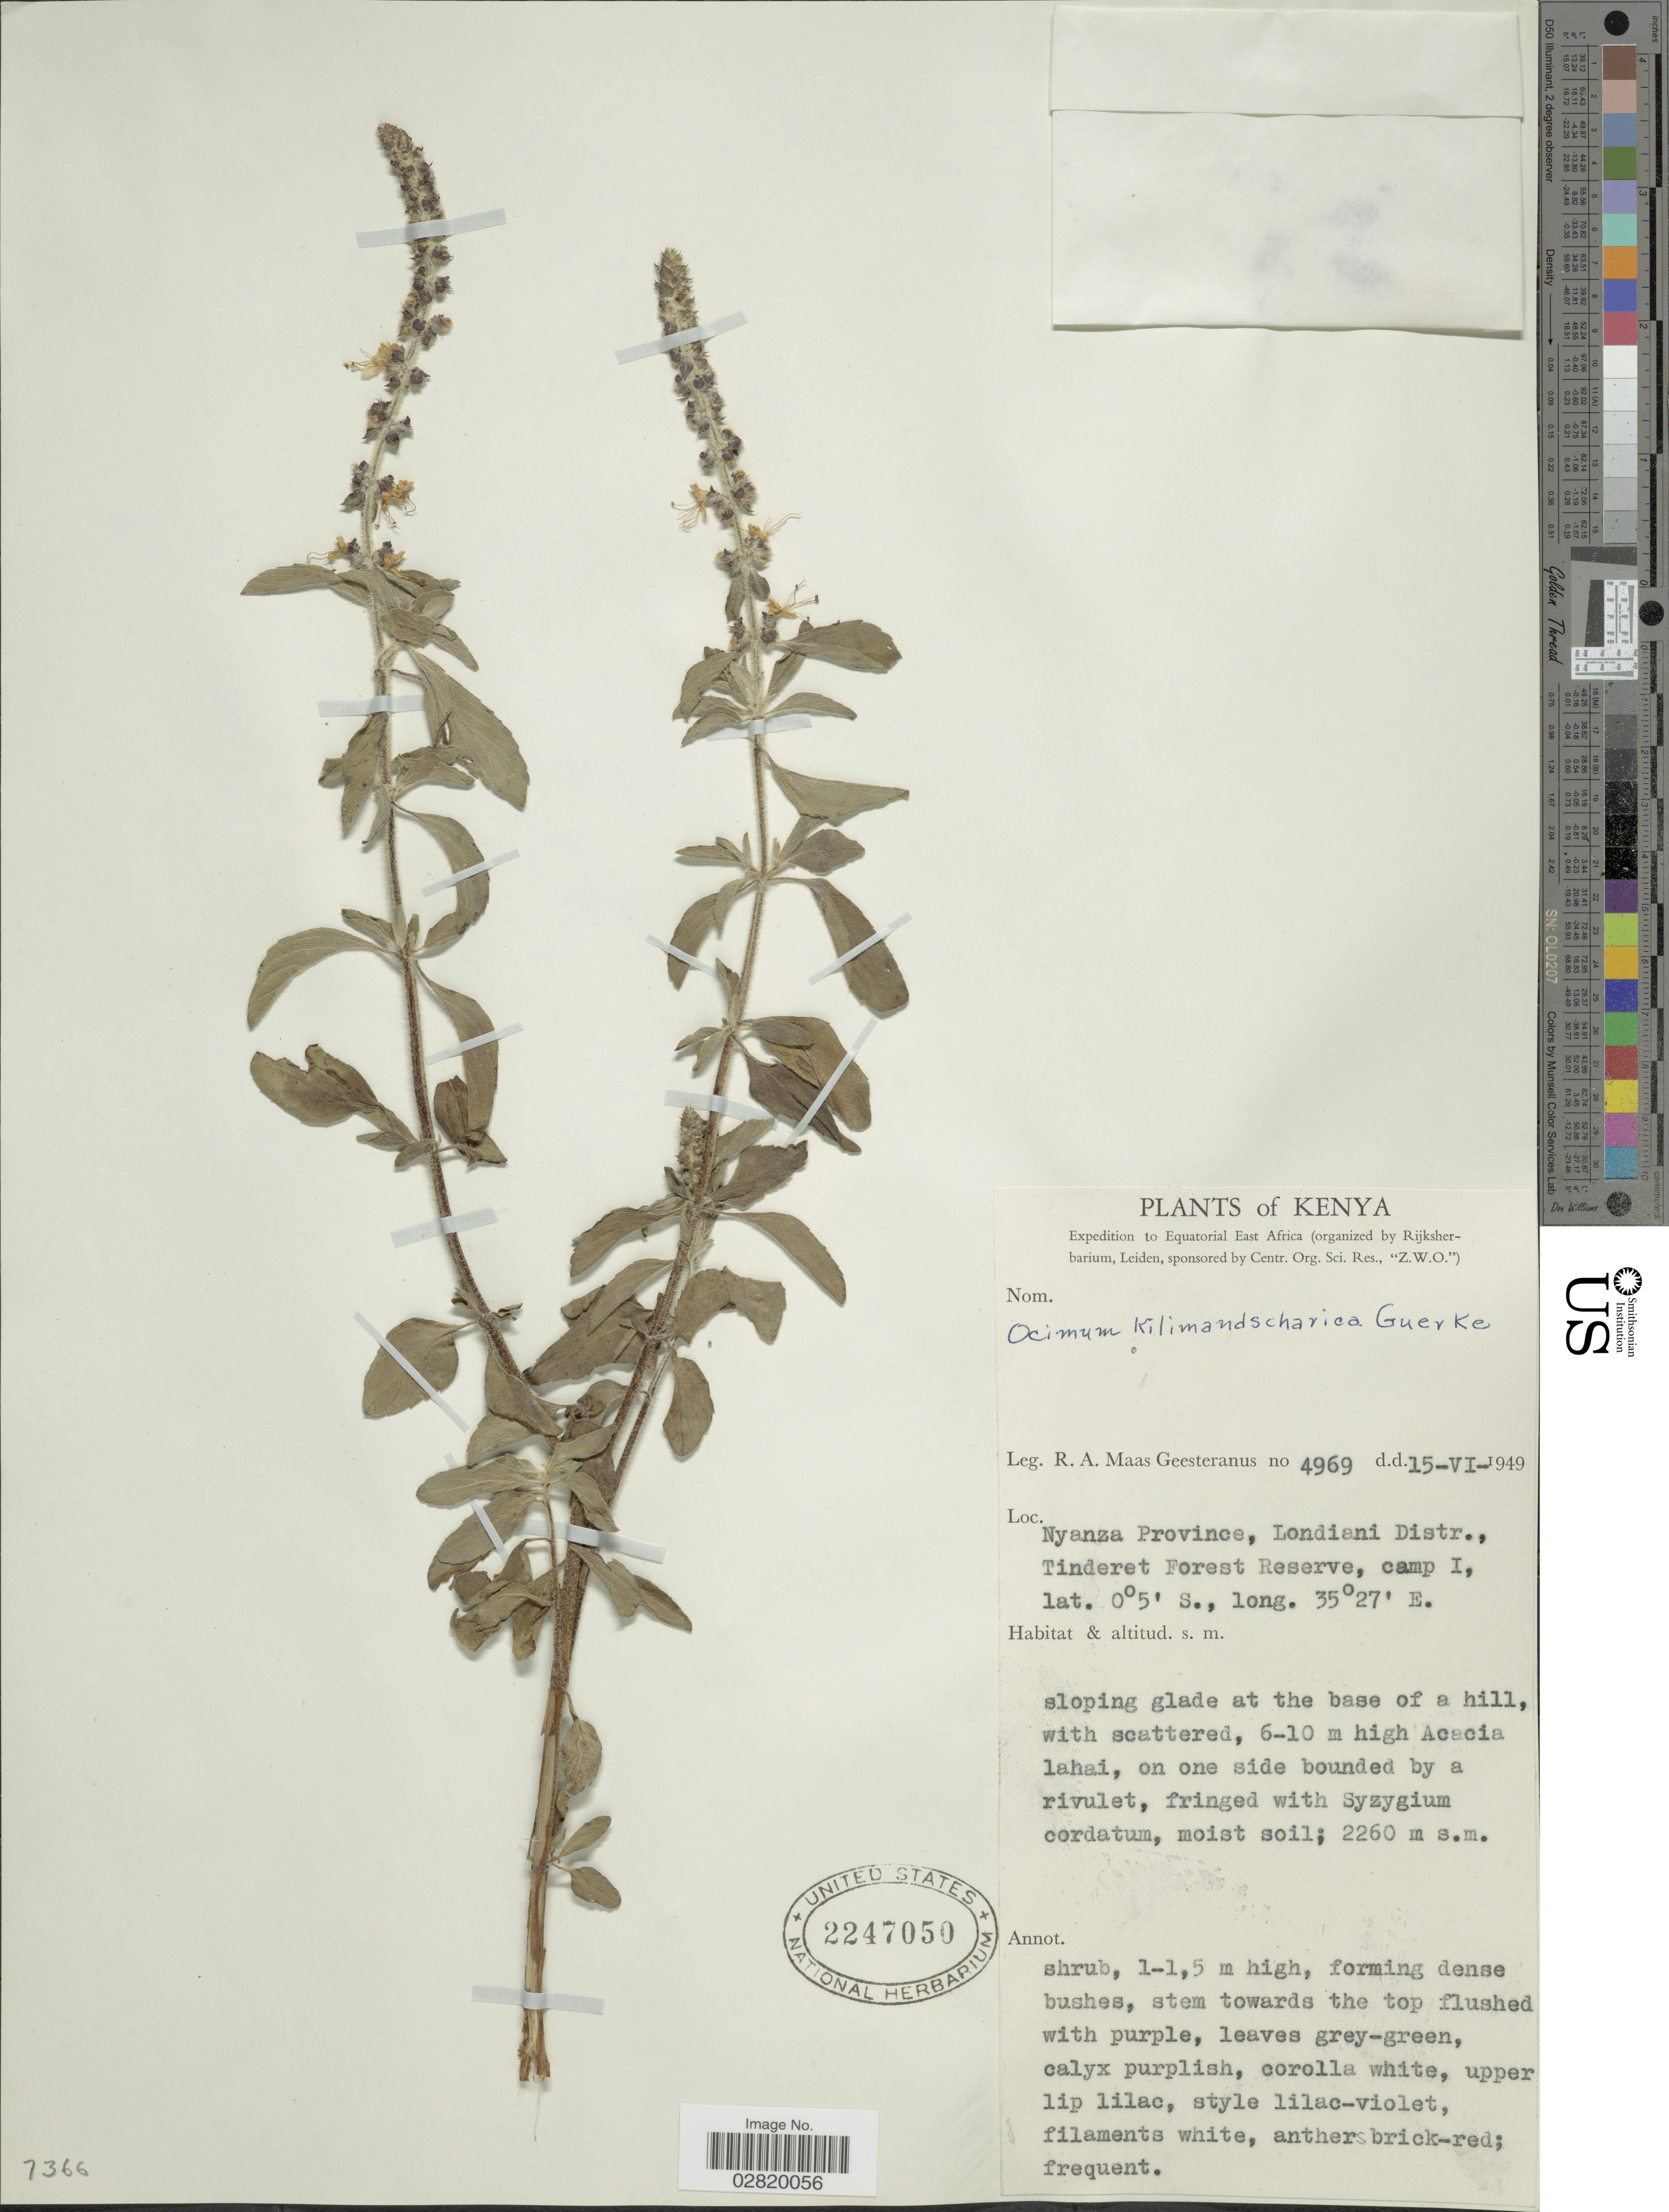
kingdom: Plantae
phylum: Tracheophyta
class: Magnoliopsida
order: Lamiales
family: Lamiaceae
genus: Ocimum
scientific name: Ocimum kilimandscharicum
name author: Gürke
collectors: R. A. Maas Geesteranus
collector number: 4969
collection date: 1949-06-15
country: Kenya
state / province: Kericho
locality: Nyanza Province, Londiani Distr., Tinderet Forest Reserve, camp 1.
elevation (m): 2260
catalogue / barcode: US 2247050